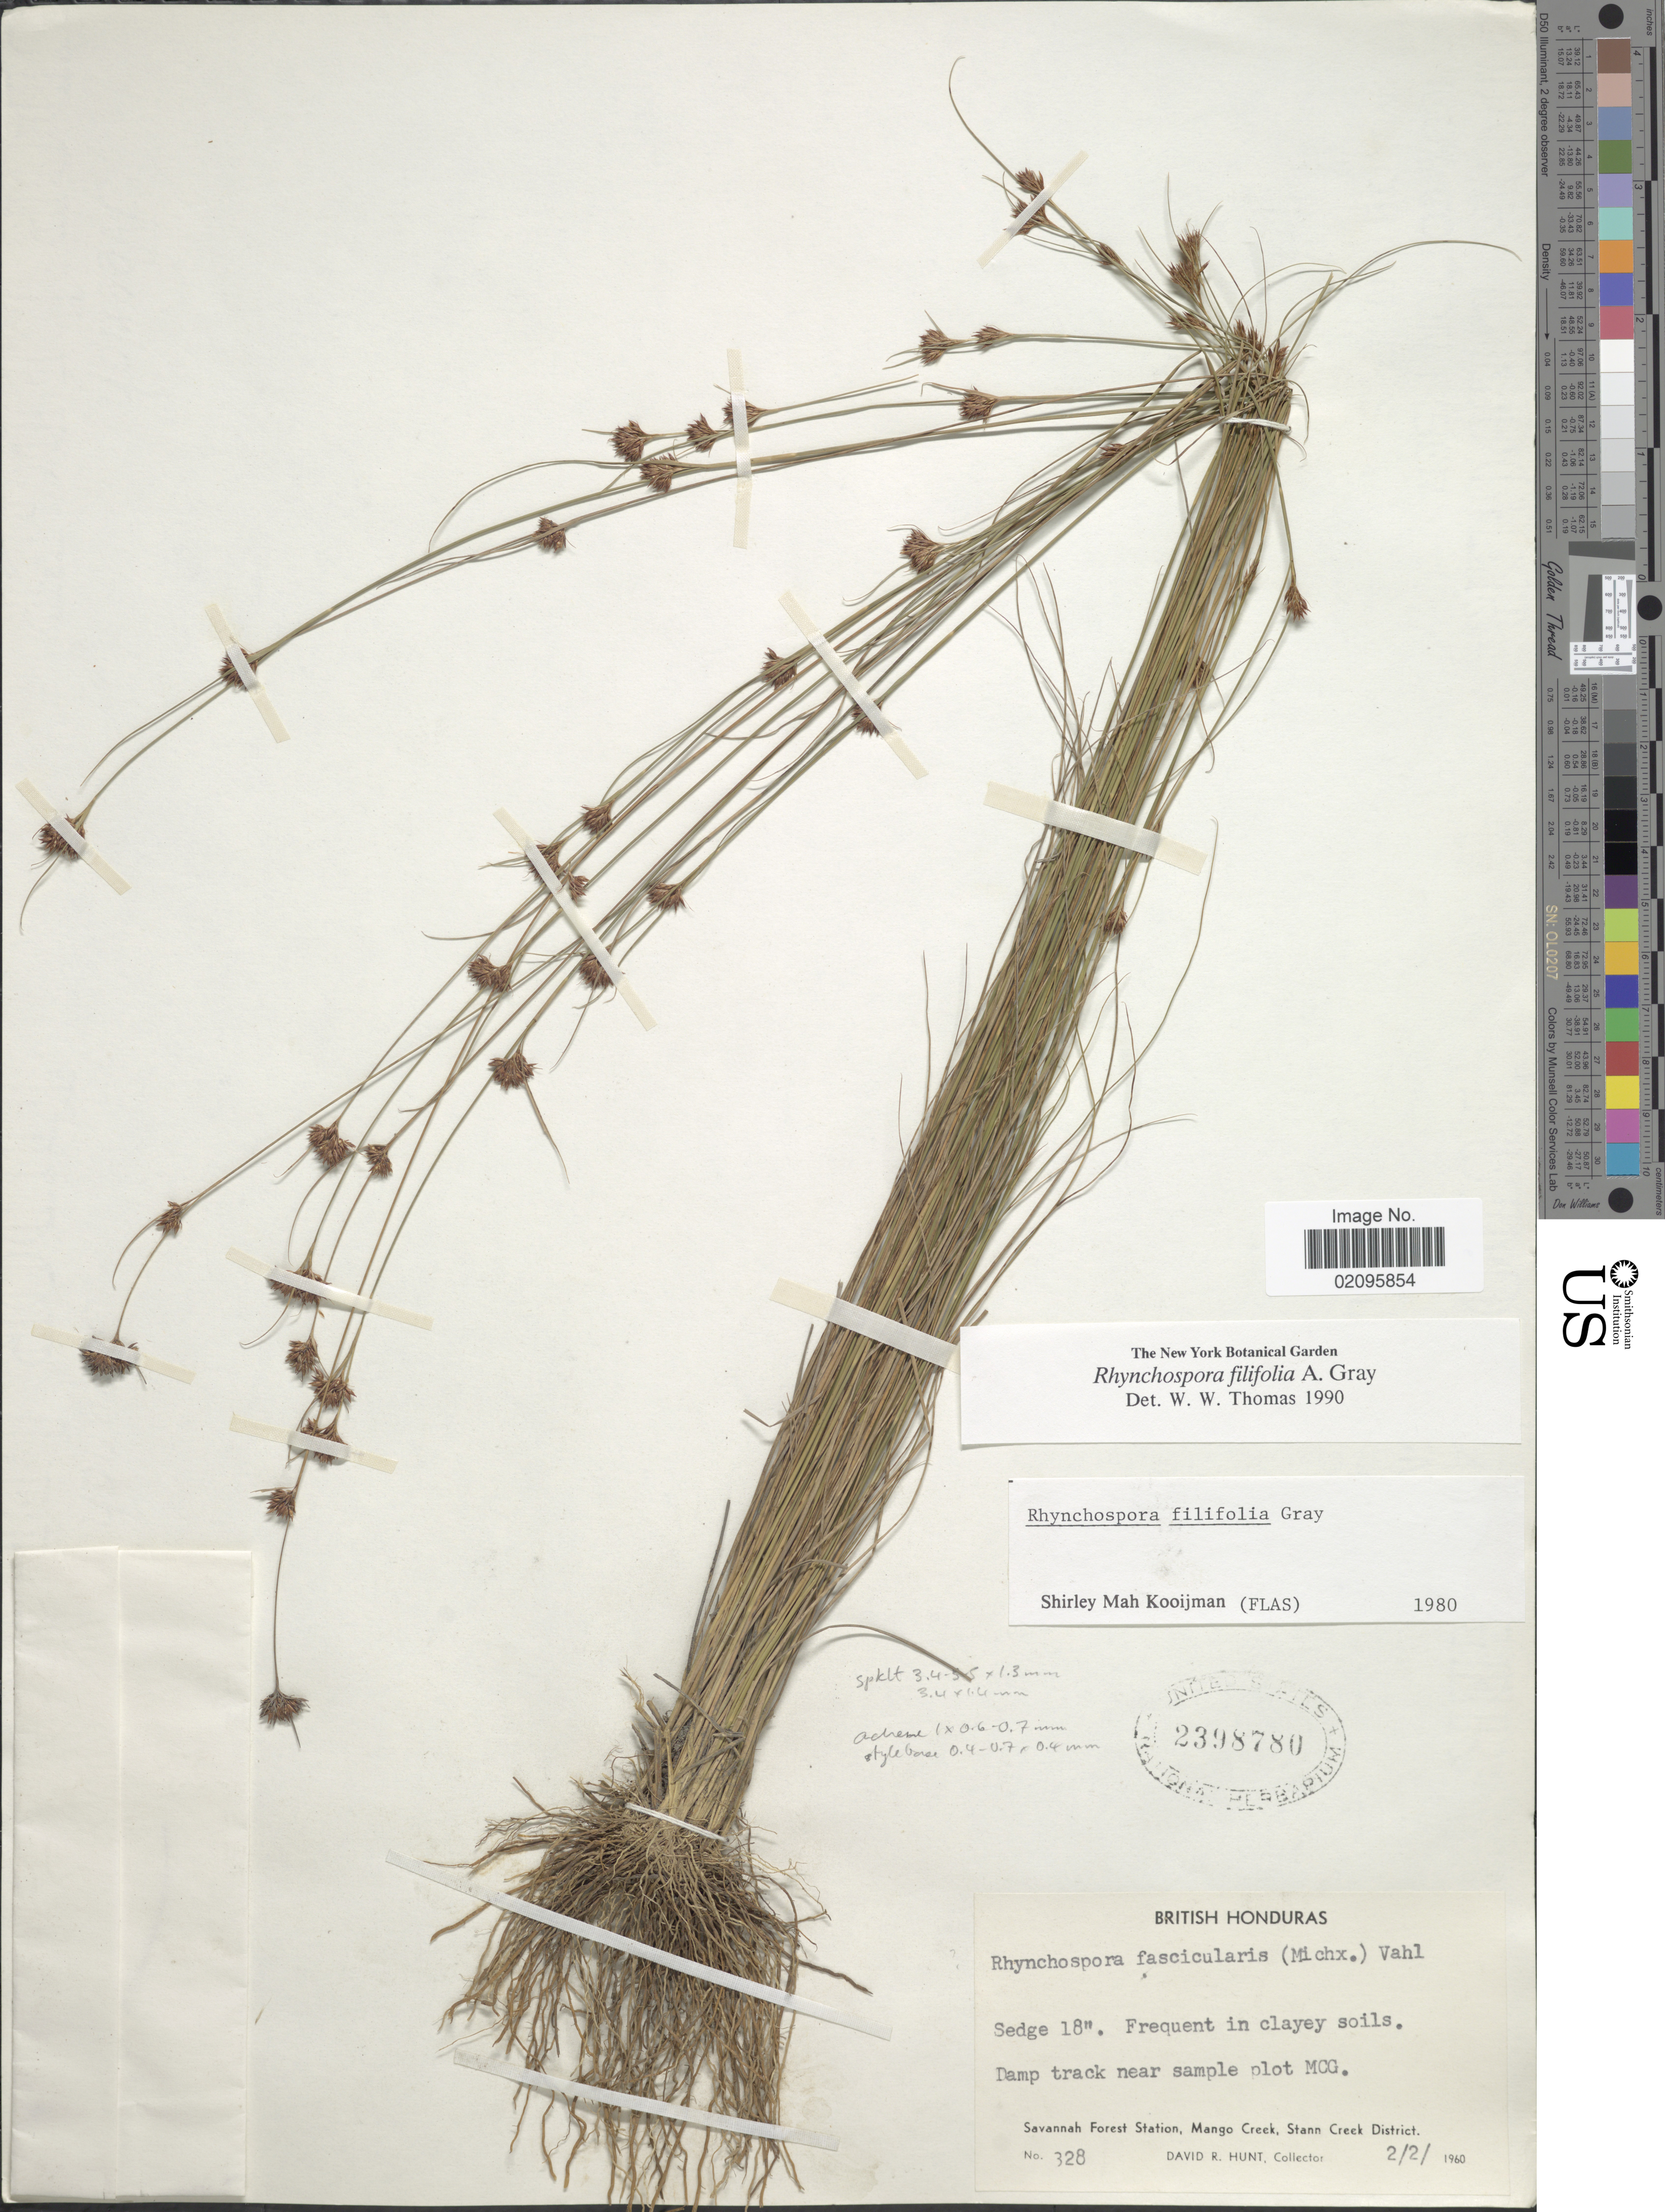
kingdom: Plantae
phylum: Tracheophyta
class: Liliopsida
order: Poales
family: Cyperaceae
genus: Rhynchospora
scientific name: Rhynchospora filifolia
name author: A. Gray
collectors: D. R. Hunt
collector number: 328*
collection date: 1960-02-02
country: Belize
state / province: Stann Creek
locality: Damp track near sample plot MCG, Savannah Forest Station, Mango Creek, British Honduras.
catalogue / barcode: US 2398780